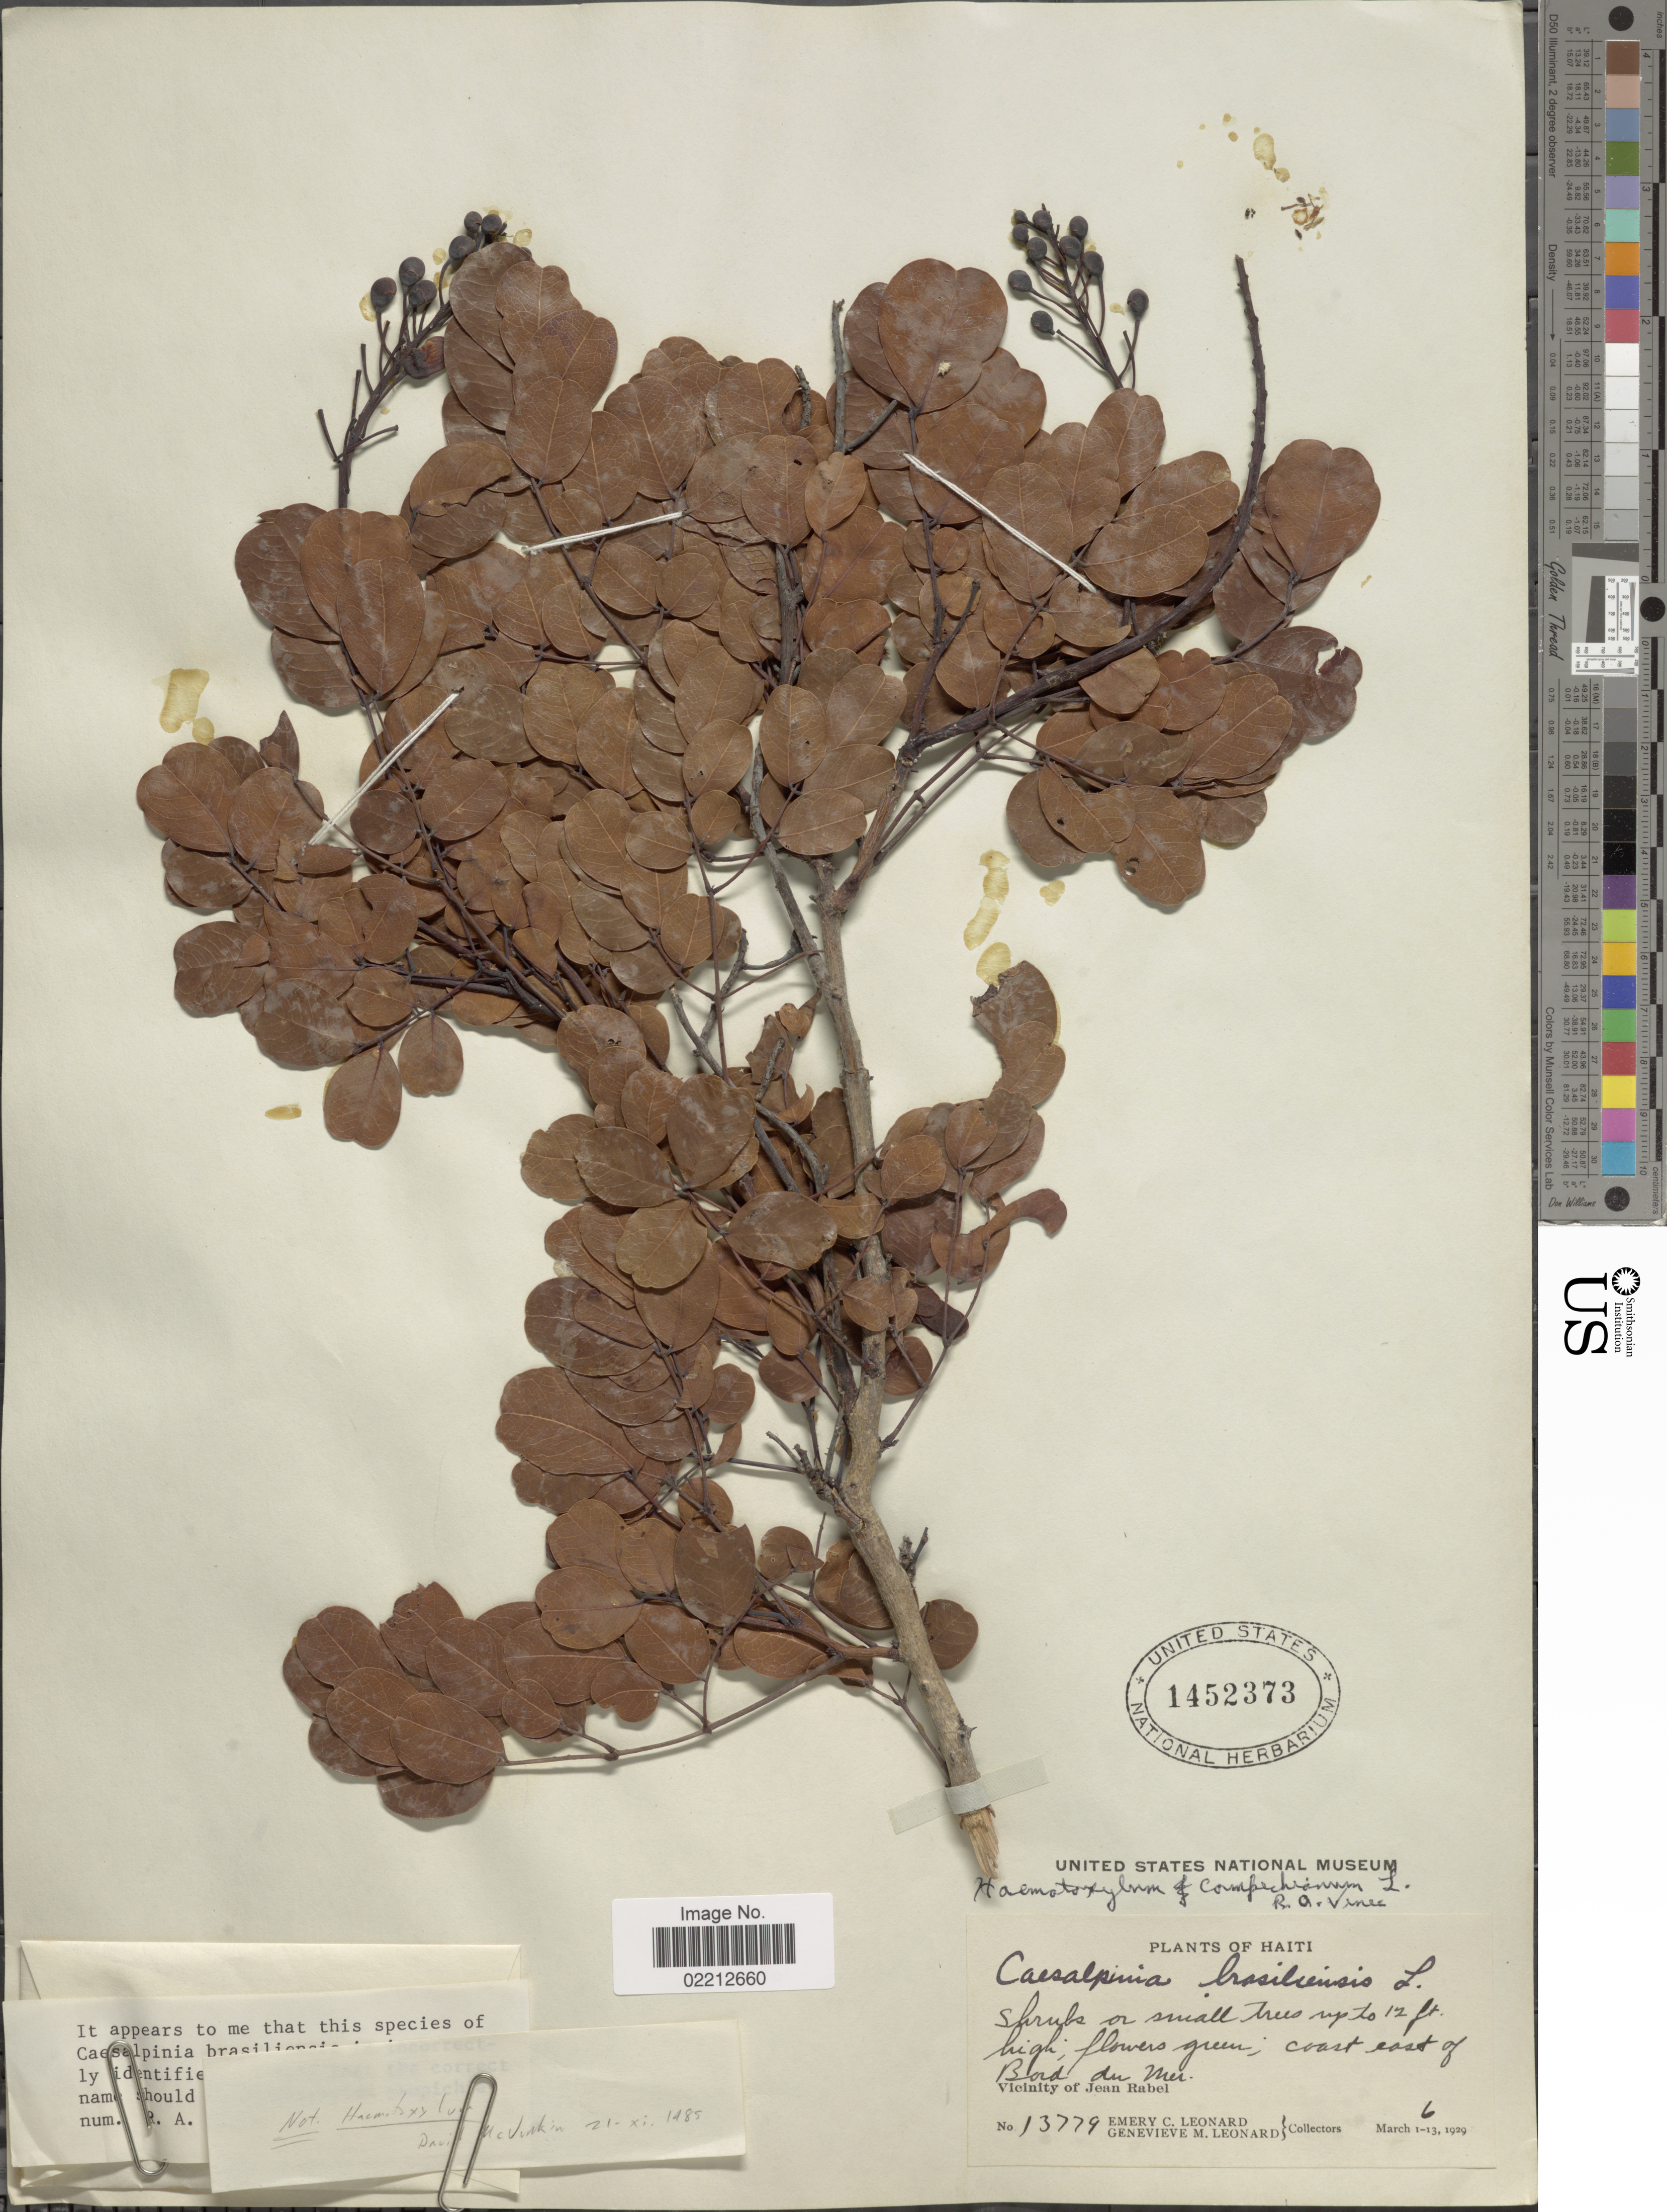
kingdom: Plantae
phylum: Tracheophyta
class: Magnoliopsida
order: Fabales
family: Fabaceae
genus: Haematoxylum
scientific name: Haematoxylum campechianum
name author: L.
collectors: E. C. Leonard & G. M. Leonard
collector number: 13779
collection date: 1929-03-01/1929-03-13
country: Haiti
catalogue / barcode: US 1452373